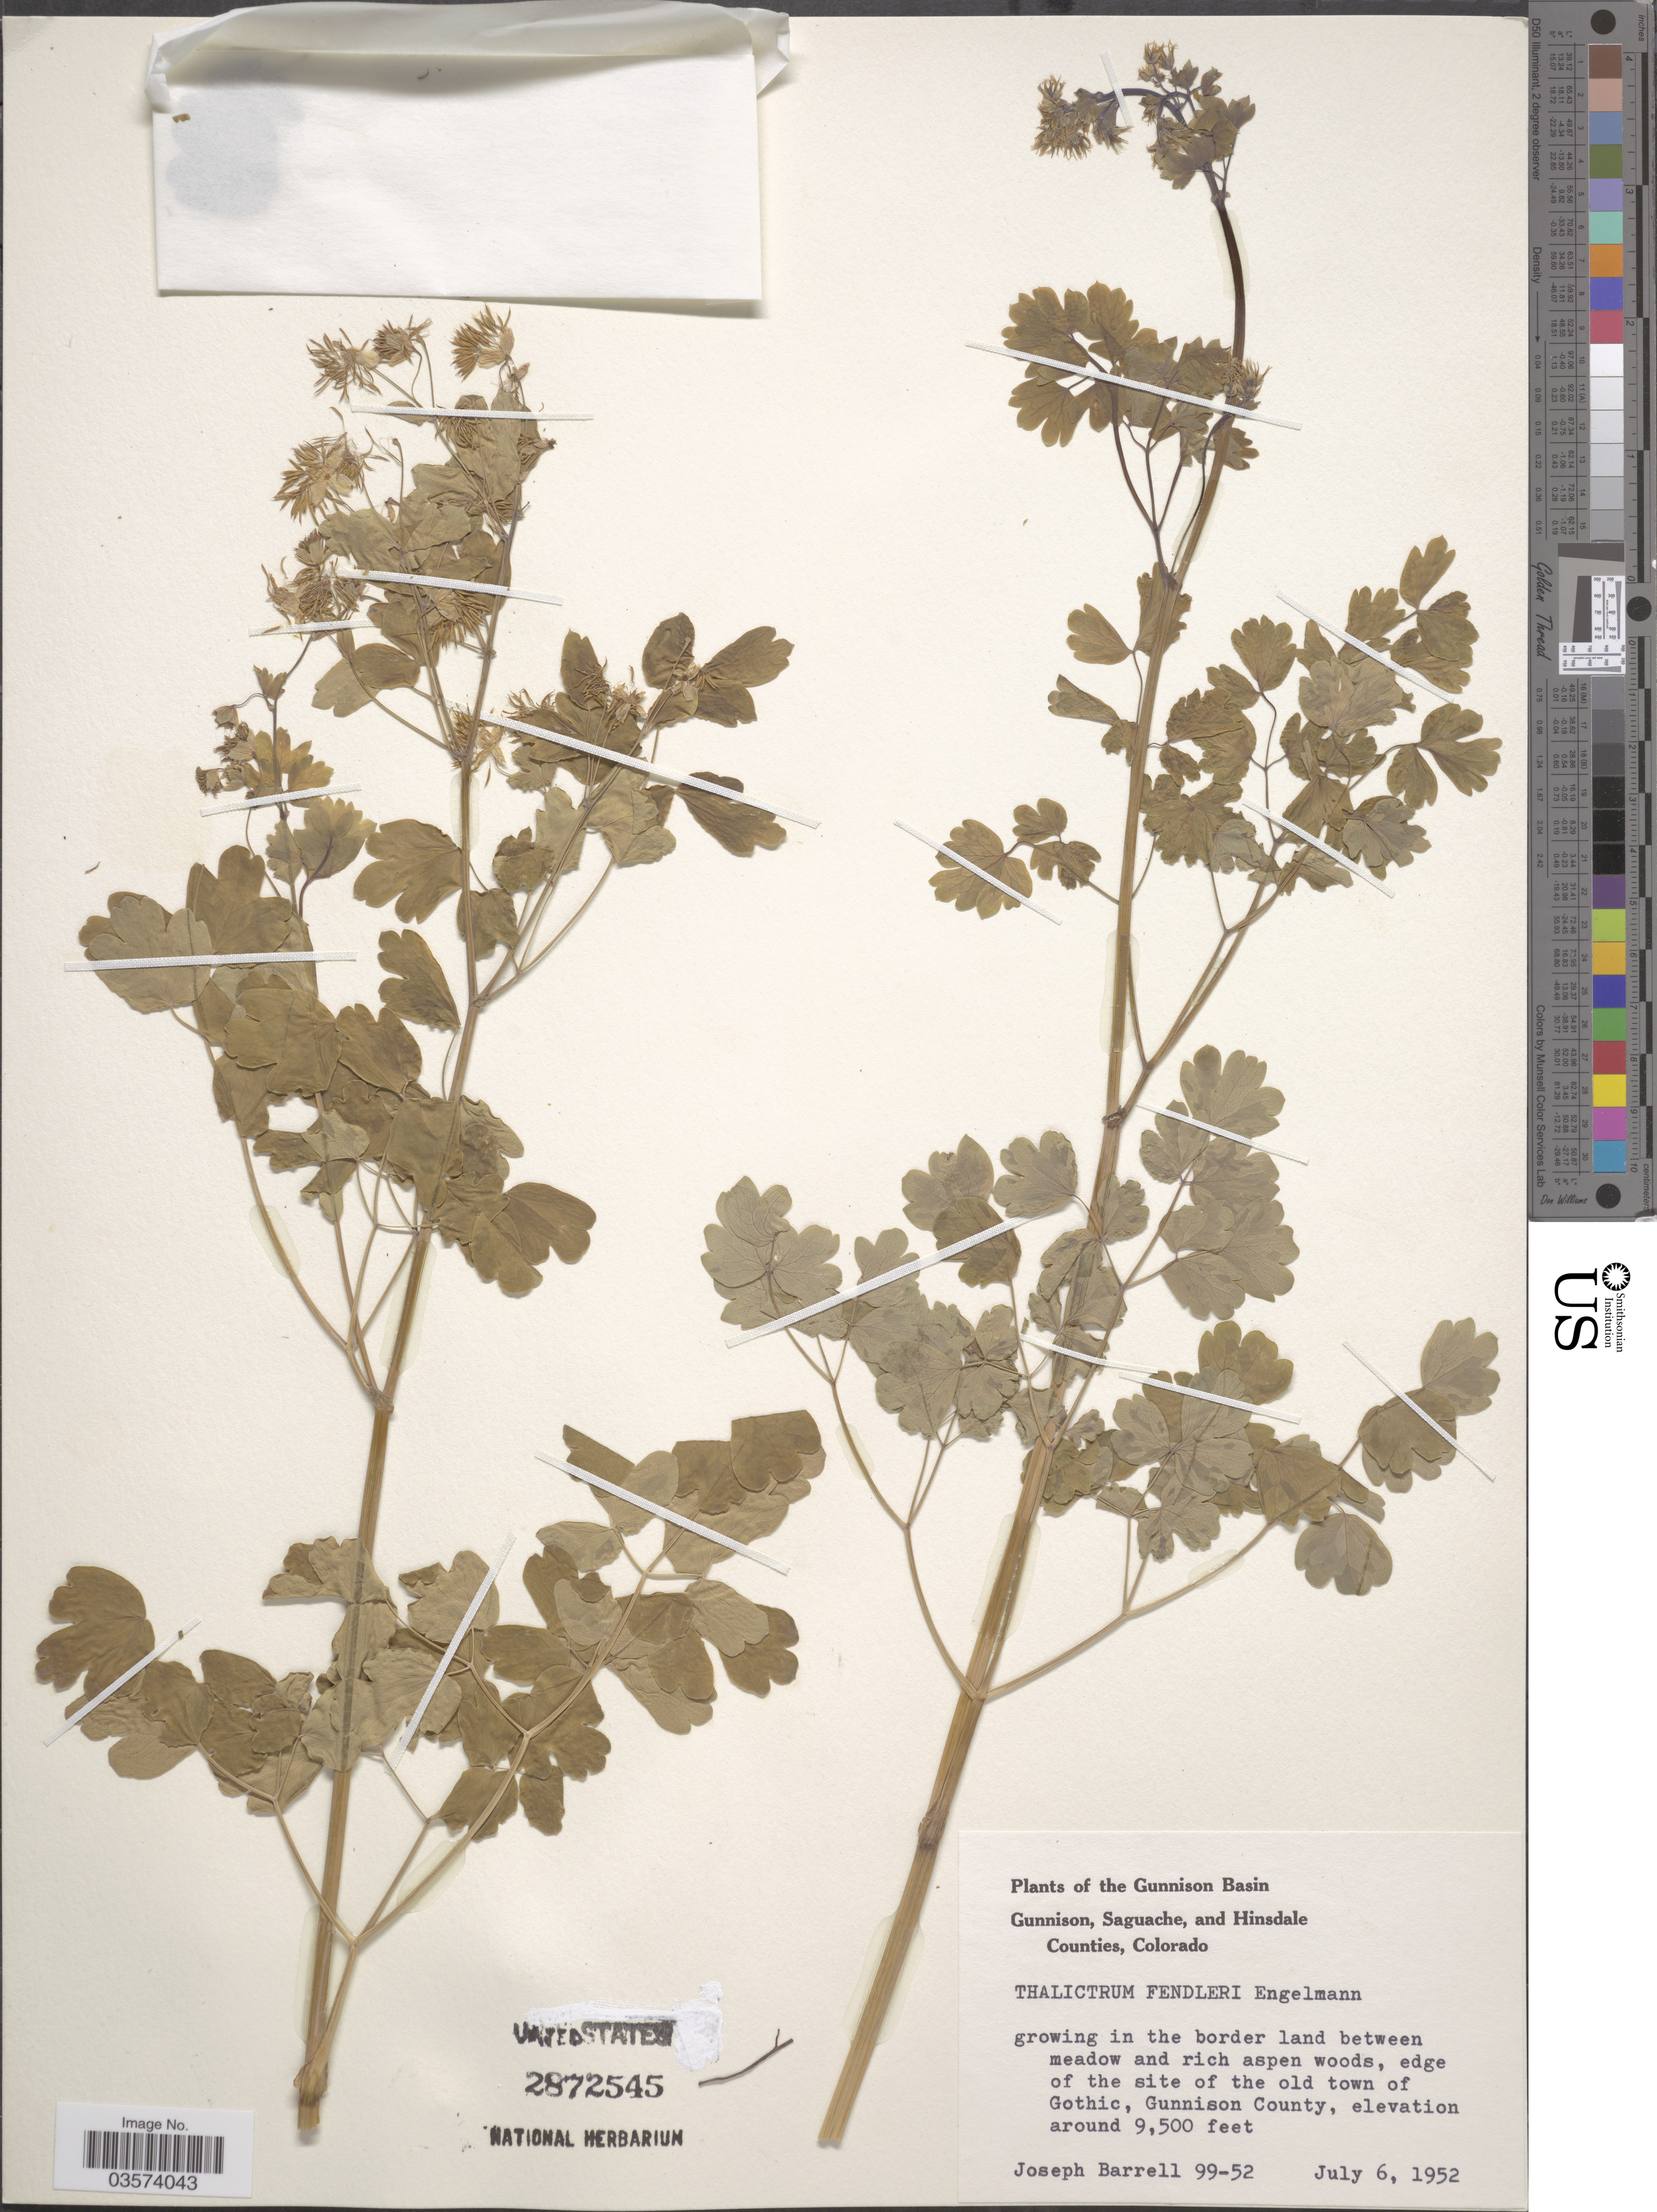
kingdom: Plantae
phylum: Tracheophyta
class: Magnoliopsida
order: Ranunculales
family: Ranunculaceae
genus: Thalictrum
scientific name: Thalictrum fendleri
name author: Engelm. ex A. Gray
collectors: J. Barrell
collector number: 99-52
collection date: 1952-07-06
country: United States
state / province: Colorado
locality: The Gunnison Basin. Edge of the site of the old town of Gothic, Gunnison County.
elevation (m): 2896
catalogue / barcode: US 2872545